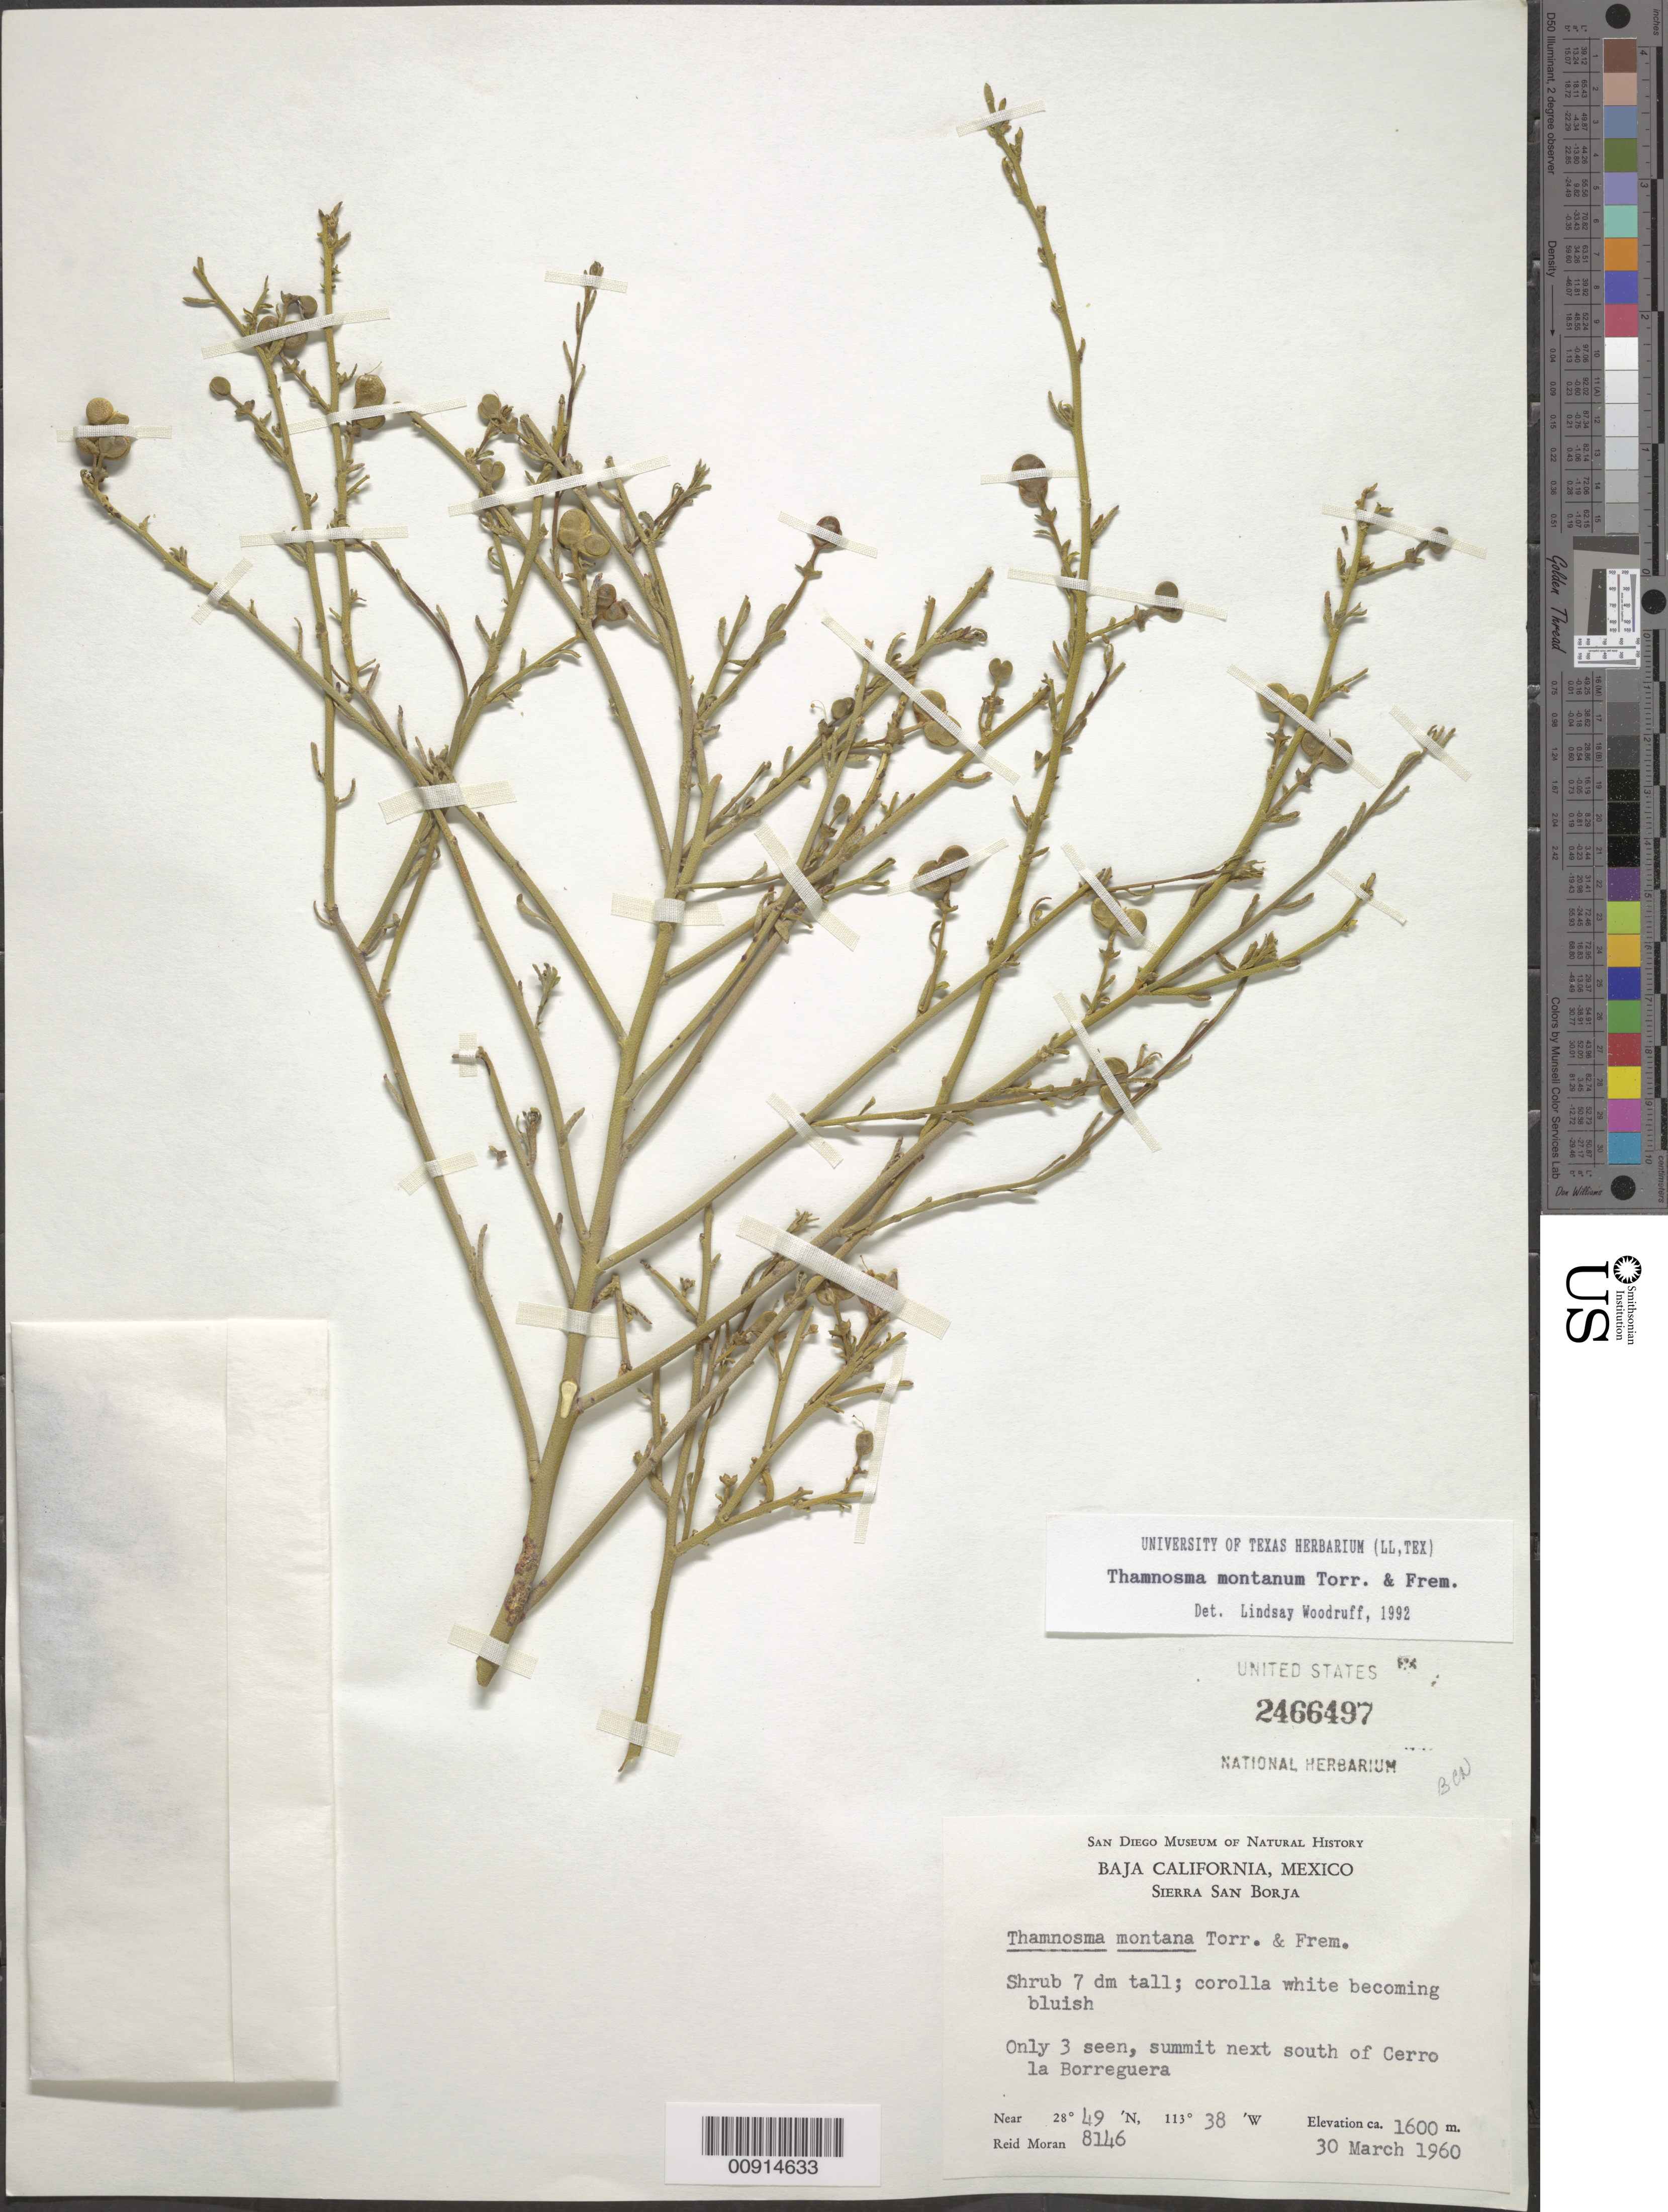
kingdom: Plantae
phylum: Tracheophyta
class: Magnoliopsida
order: Sapindales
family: Rutaceae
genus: Thamnosma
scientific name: Thamnosma montana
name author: Torr. & Frém.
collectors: R. V. Moran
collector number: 8146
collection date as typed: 30 Mar 1960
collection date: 1960-03-30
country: Mexico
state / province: Baja California Norte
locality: Summit next south of Cerro la Borreguera. Baja California. Sierra San Borja.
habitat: Summit.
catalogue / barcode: US 2466497